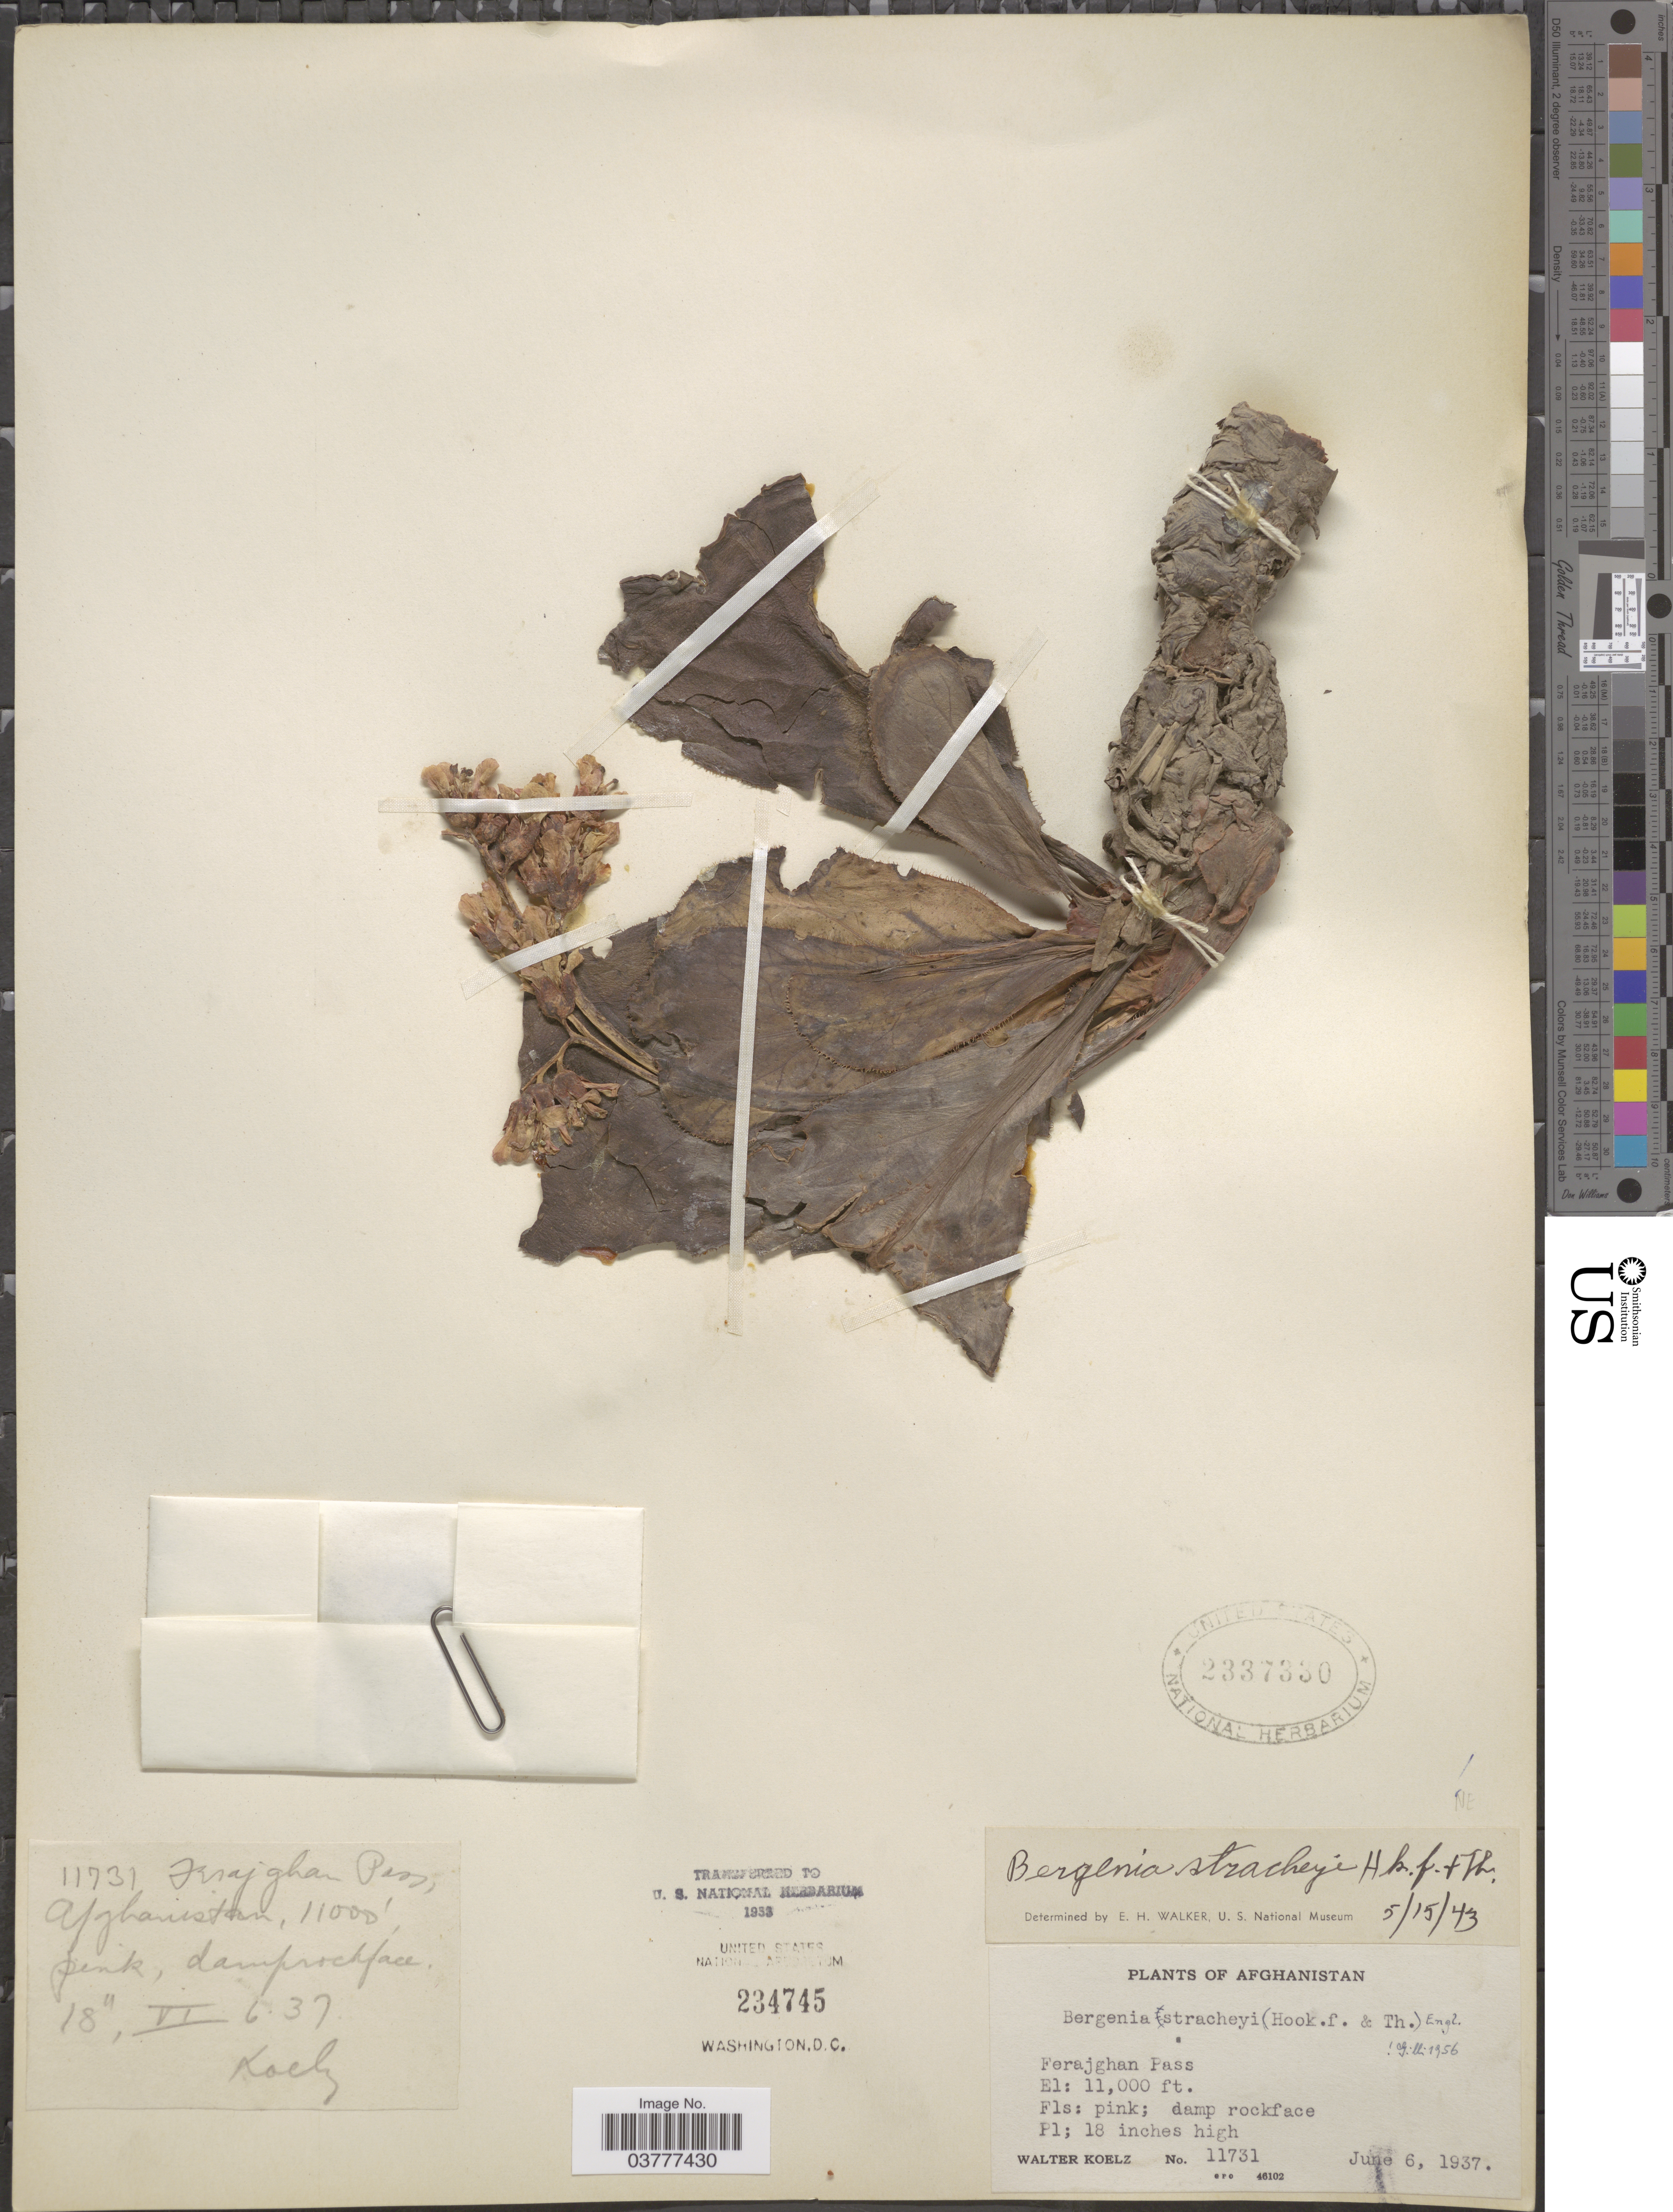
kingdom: Plantae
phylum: Tracheophyta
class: Magnoliopsida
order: Saxifragales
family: Saxifragaceae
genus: Bergenia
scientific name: Bergenia stracheyi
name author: (Hook. f. & Thomson) Engl.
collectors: W. N. Koelz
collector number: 11731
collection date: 1937-06-06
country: Afghanistan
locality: Ferajghan Pass.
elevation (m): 3353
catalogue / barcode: US 2337330